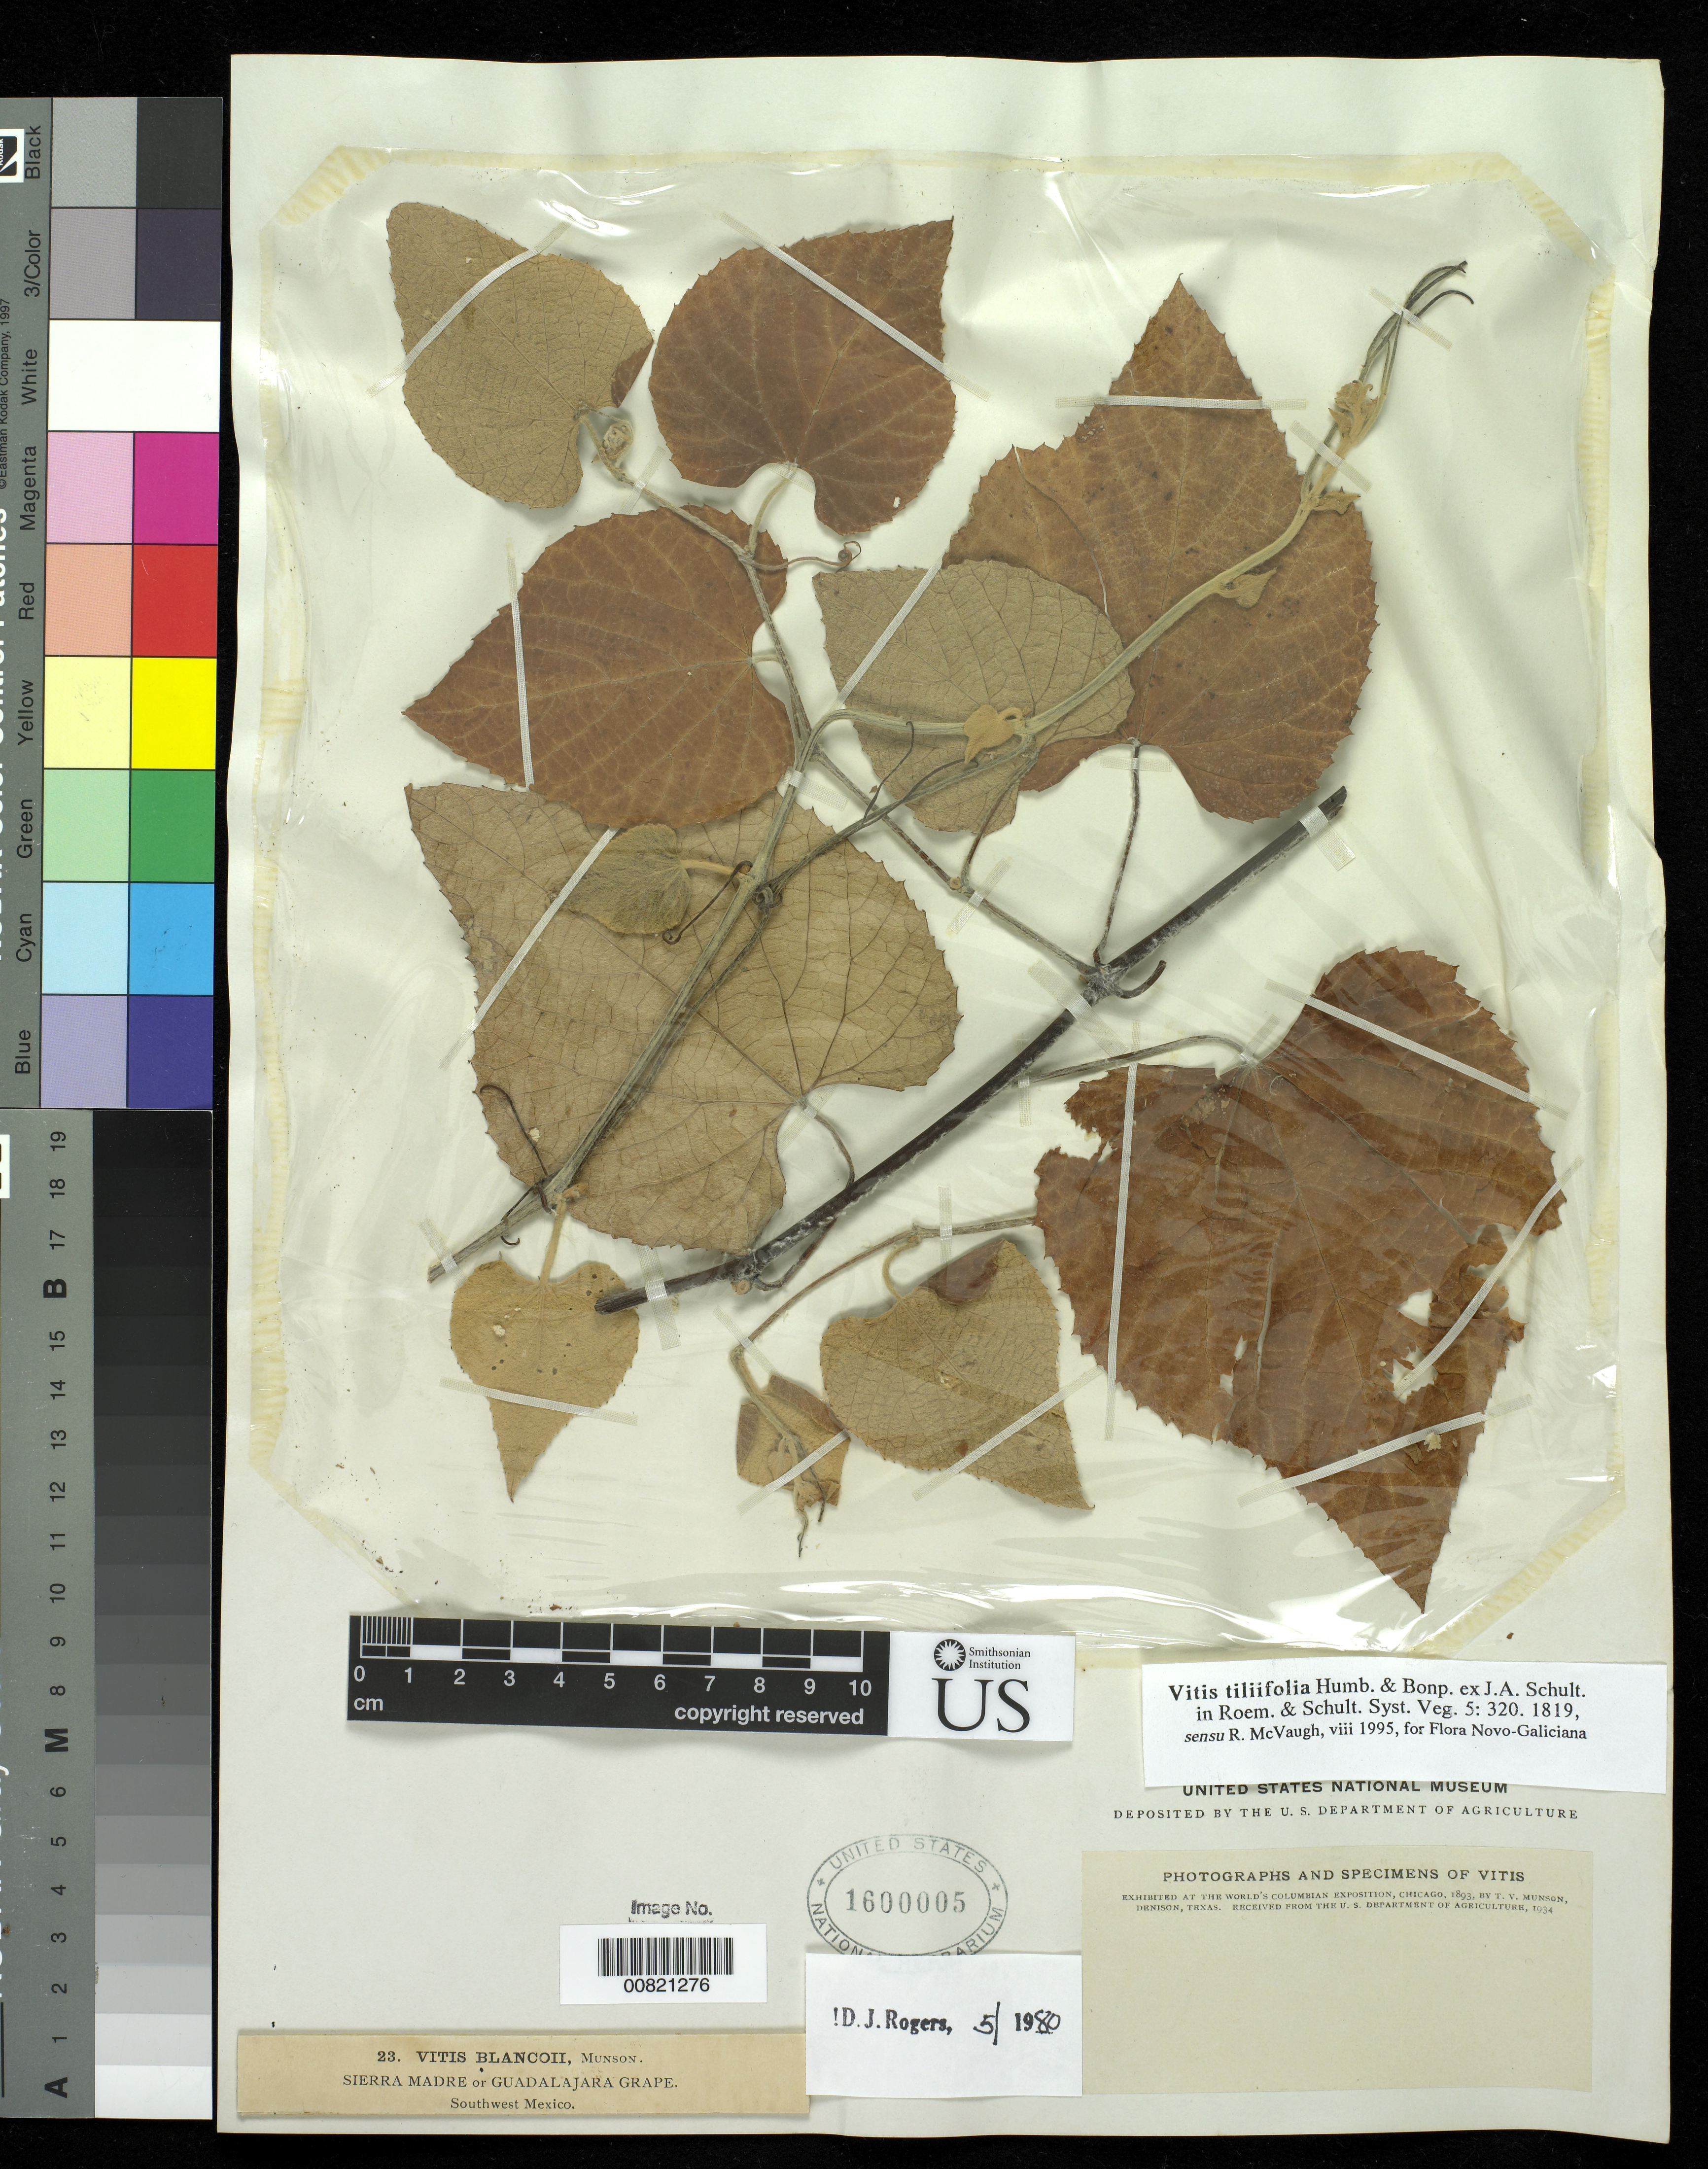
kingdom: Plantae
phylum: Tracheophyta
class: Magnoliopsida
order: Vitales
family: Vitaceae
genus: Vitis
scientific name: Vitis tiliifolia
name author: Humb. & Bonpl. ex Schult.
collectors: T. V. Munson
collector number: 23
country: Mexico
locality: SW Mexico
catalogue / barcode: US 1600005